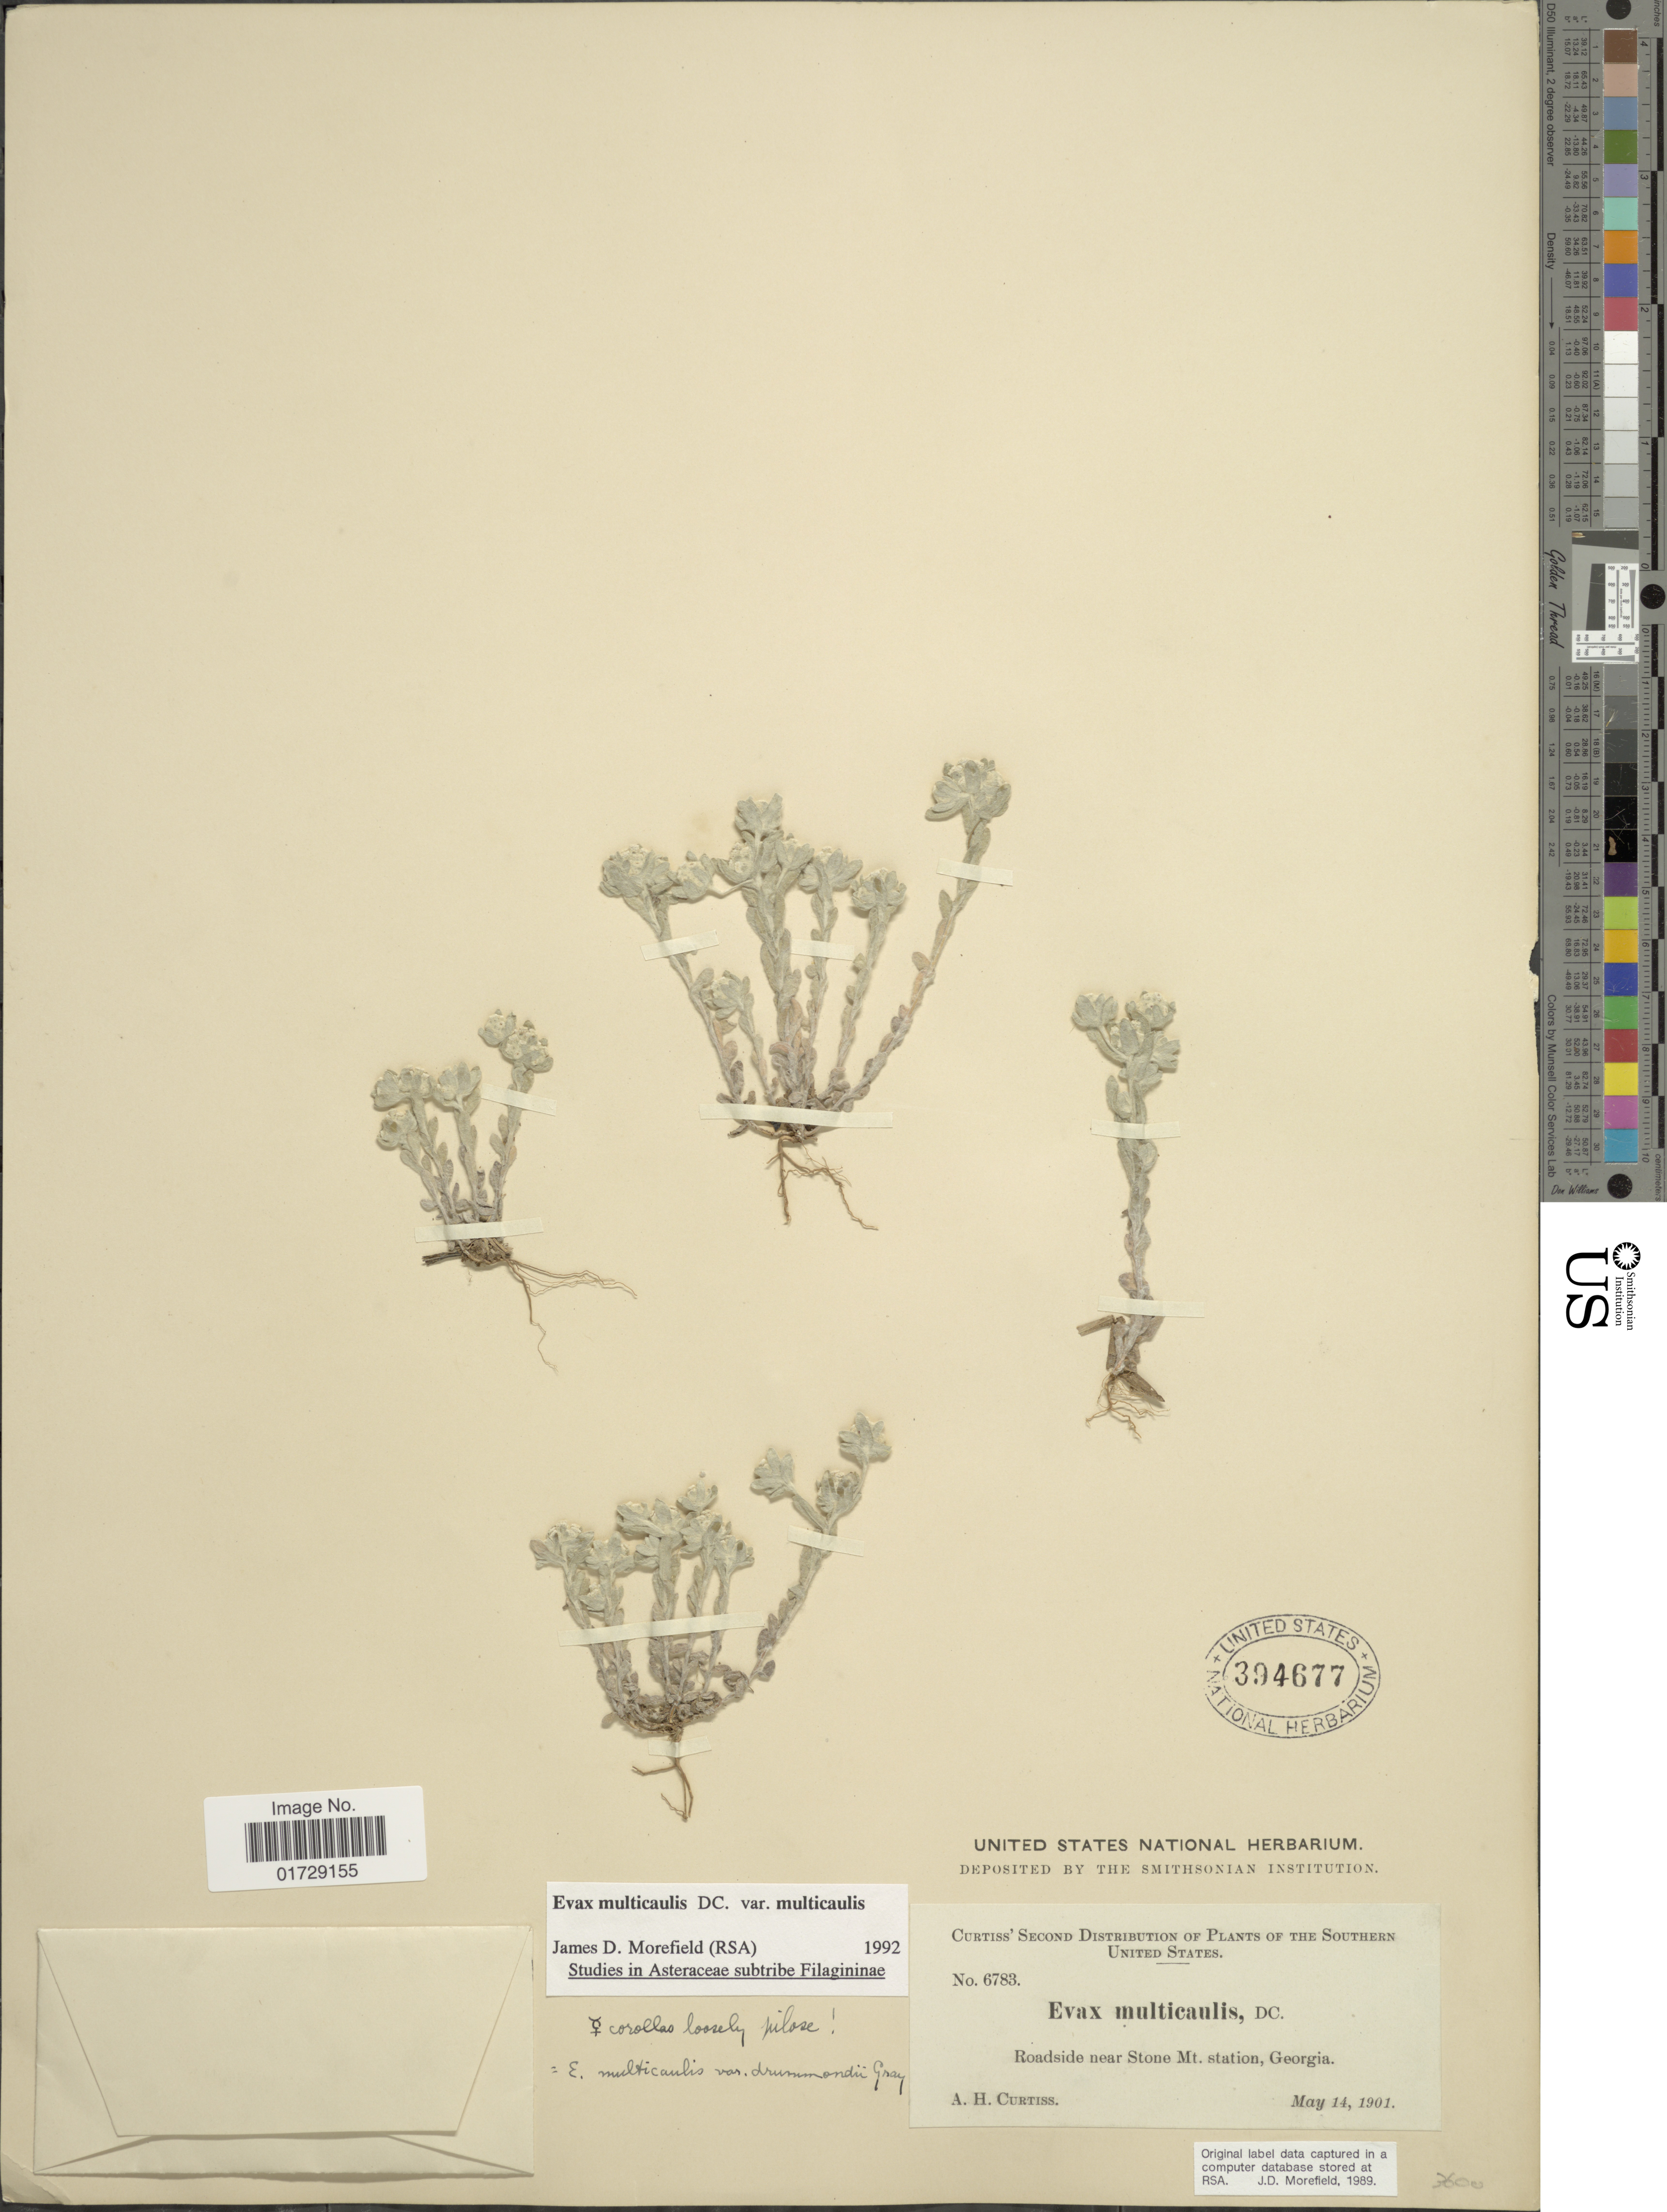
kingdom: Plantae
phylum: Tracheophyta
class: Magnoliopsida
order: Asterales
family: Asteraceae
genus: Evax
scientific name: Evax multicaulis var. multicaulis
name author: DC.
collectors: A. H. Curtiss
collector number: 6783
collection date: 1901-05-14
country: United States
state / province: Georgia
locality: Roadside near Stone Mt. Station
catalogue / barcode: US 394677